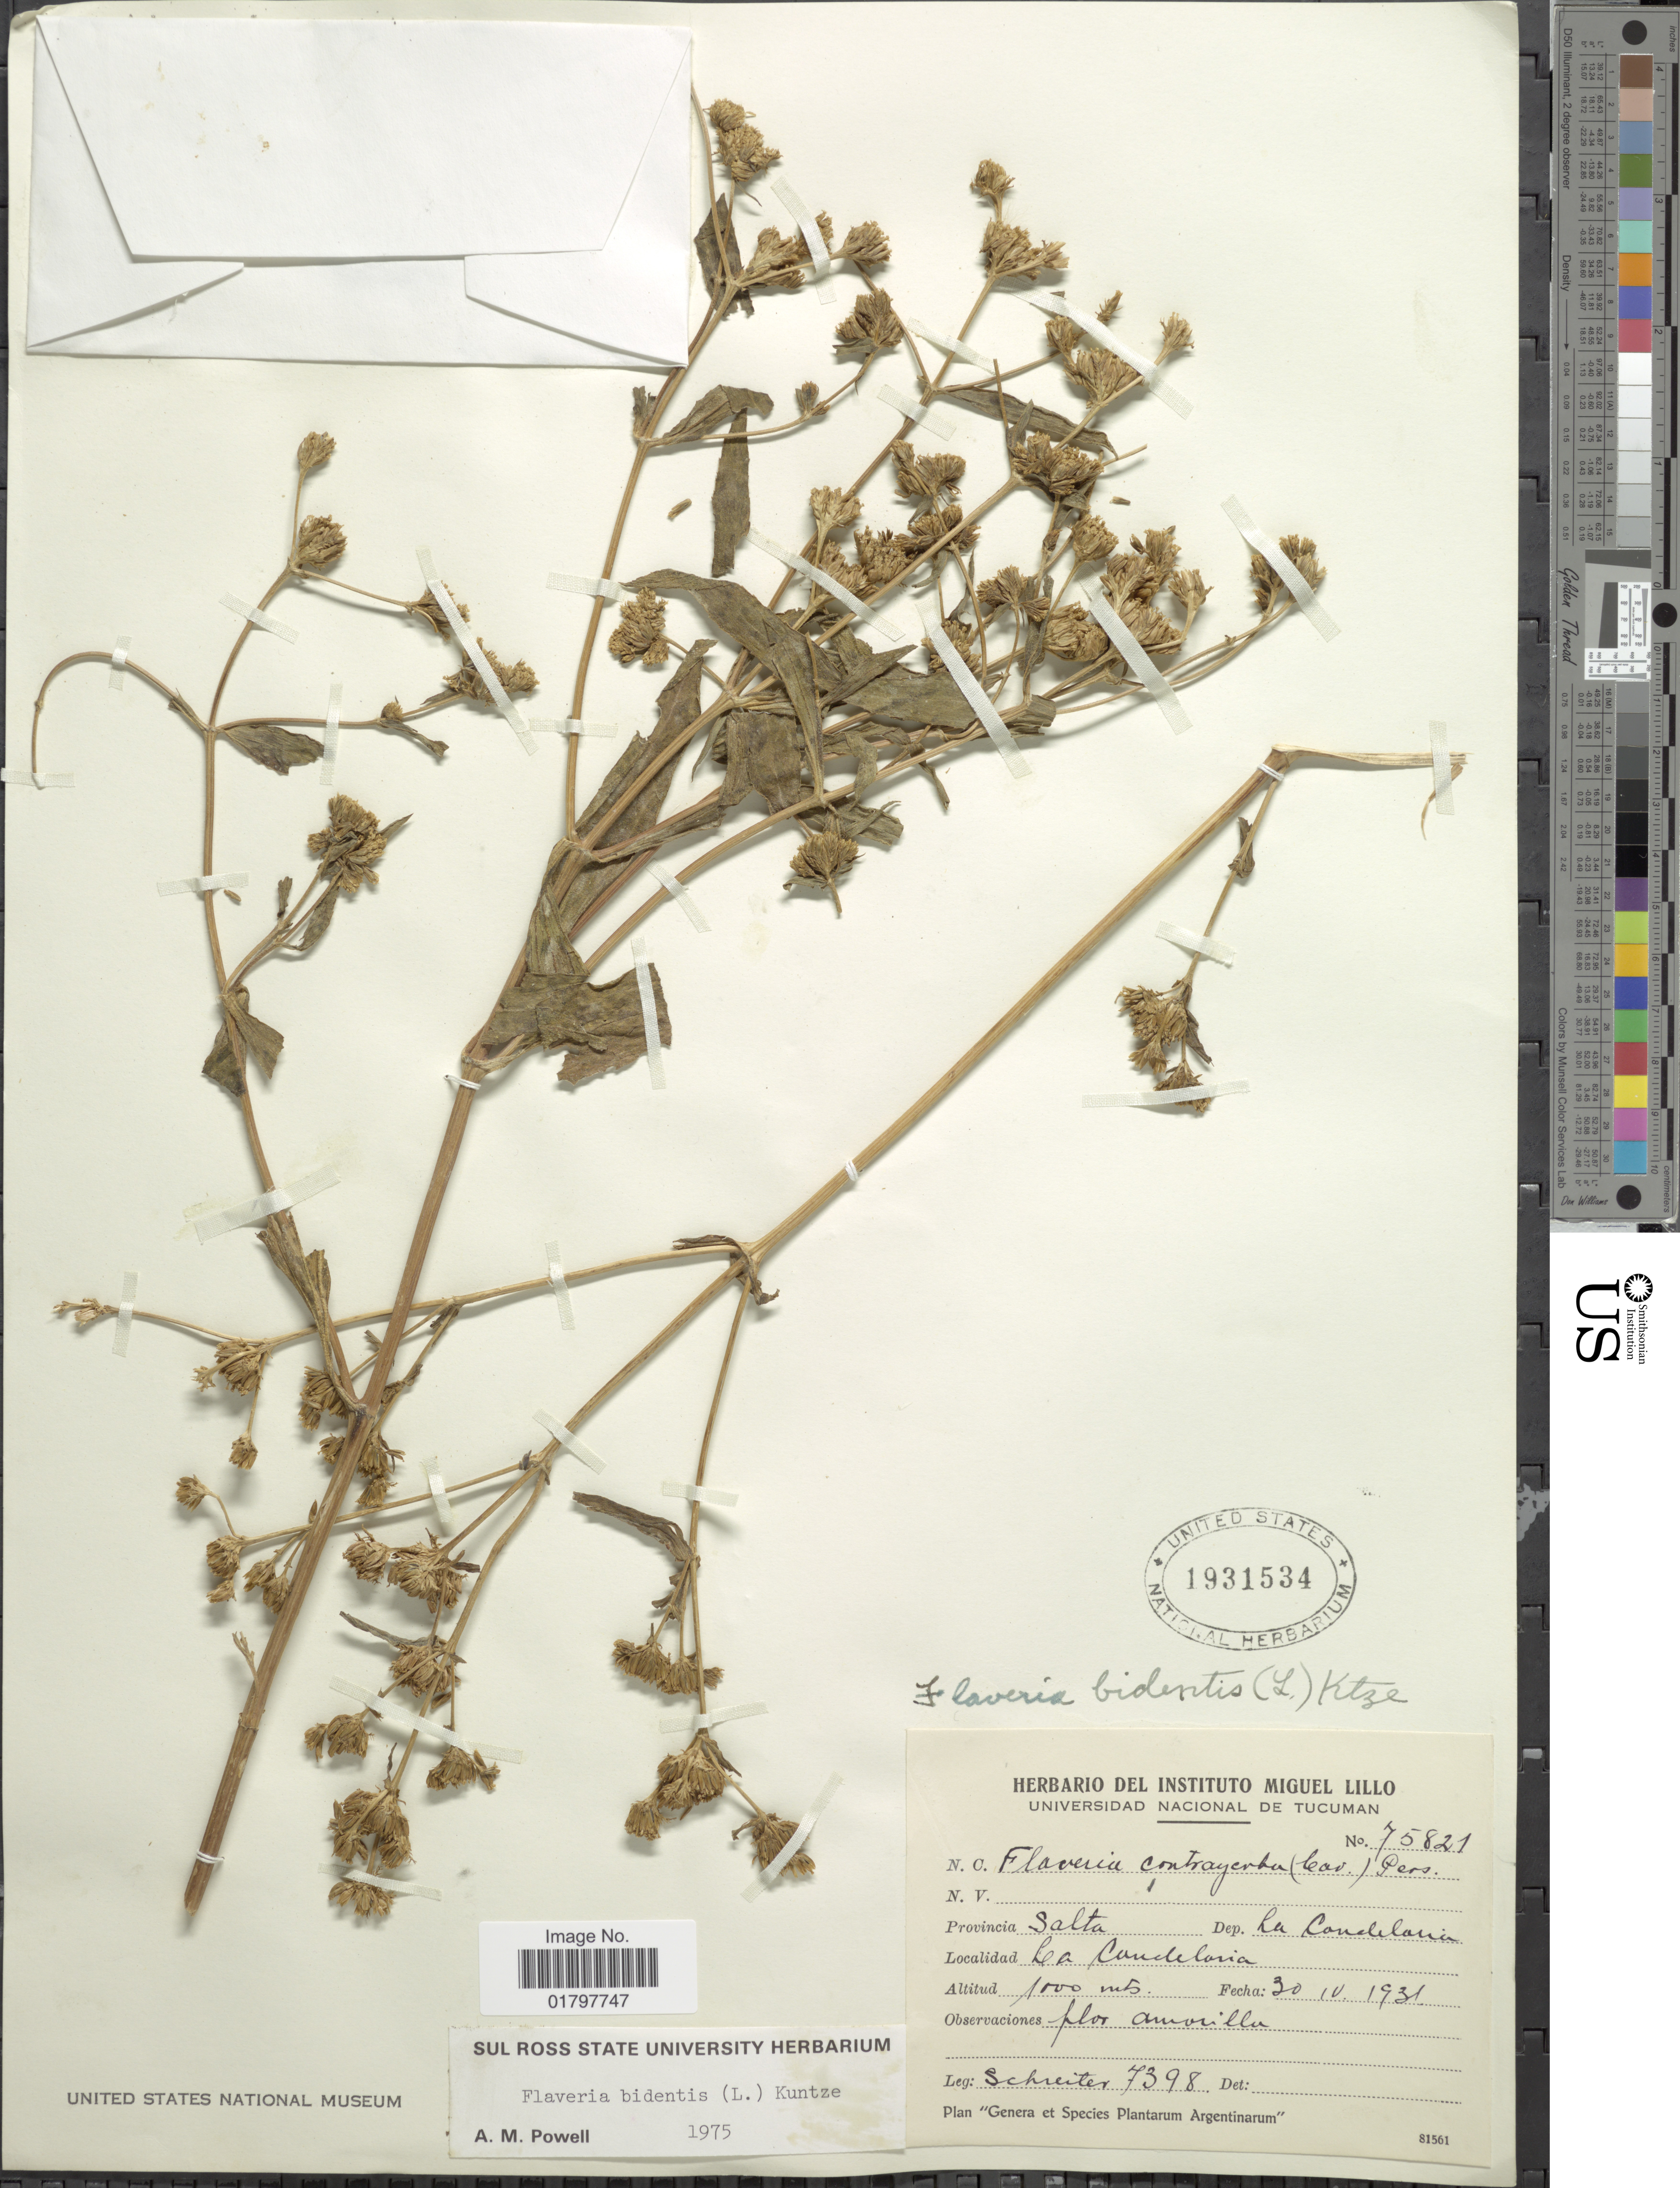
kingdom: Plantae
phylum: Tracheophyta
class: Magnoliopsida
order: Asterales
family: Asteraceae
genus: Flaveria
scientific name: Flaveria bidentis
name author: (L.) Kuntze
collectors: -. Schreiter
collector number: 7398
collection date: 1931-04-30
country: Argentina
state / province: Salta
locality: Provincia Salta. Dep. La Candelaria. La Candelaria.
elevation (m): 1000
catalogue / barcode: US 1931534